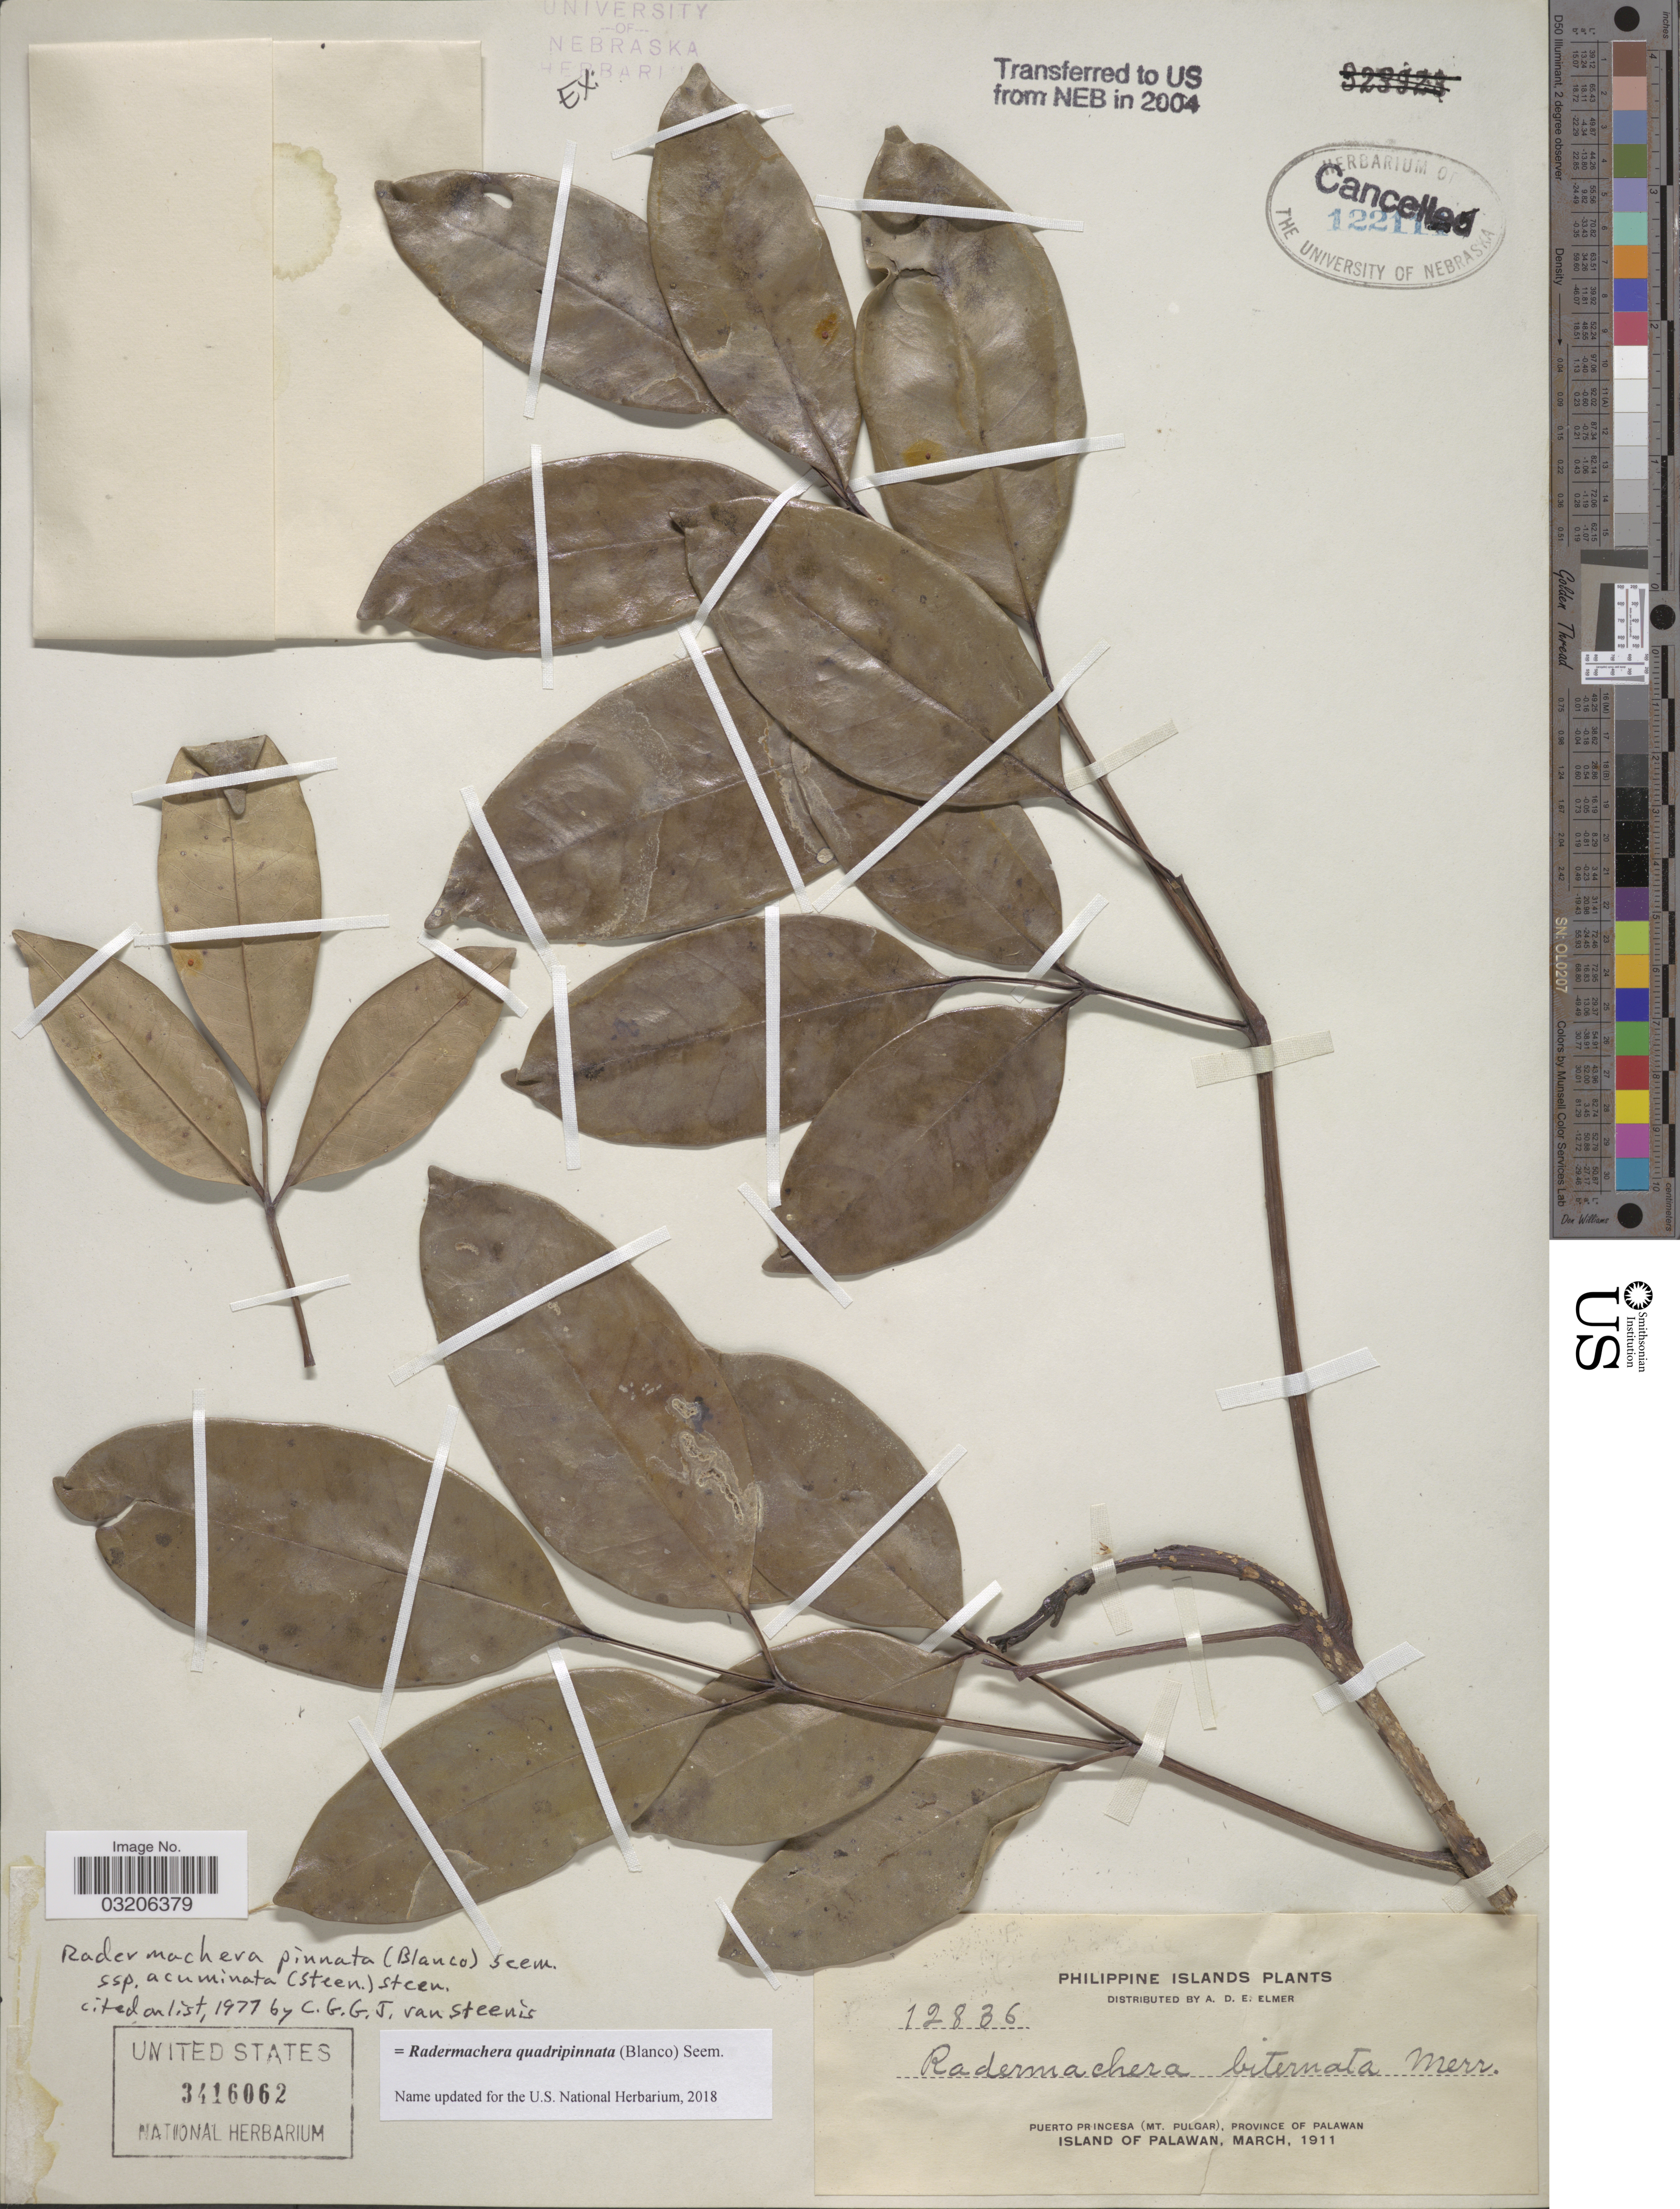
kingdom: Plantae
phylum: Tracheophyta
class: Magnoliopsida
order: Lamiales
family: Bignoniaceae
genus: Radermachera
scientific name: Radermachera quadripinnata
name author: (Blanco) Seem.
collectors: A. D. E. Elmer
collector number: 12836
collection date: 1911-03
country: Philippines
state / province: Mimaropa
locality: Puerto Princesa (Mt. Pulgar), Province of Palawan, Island of Palawan.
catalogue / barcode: US 3416062